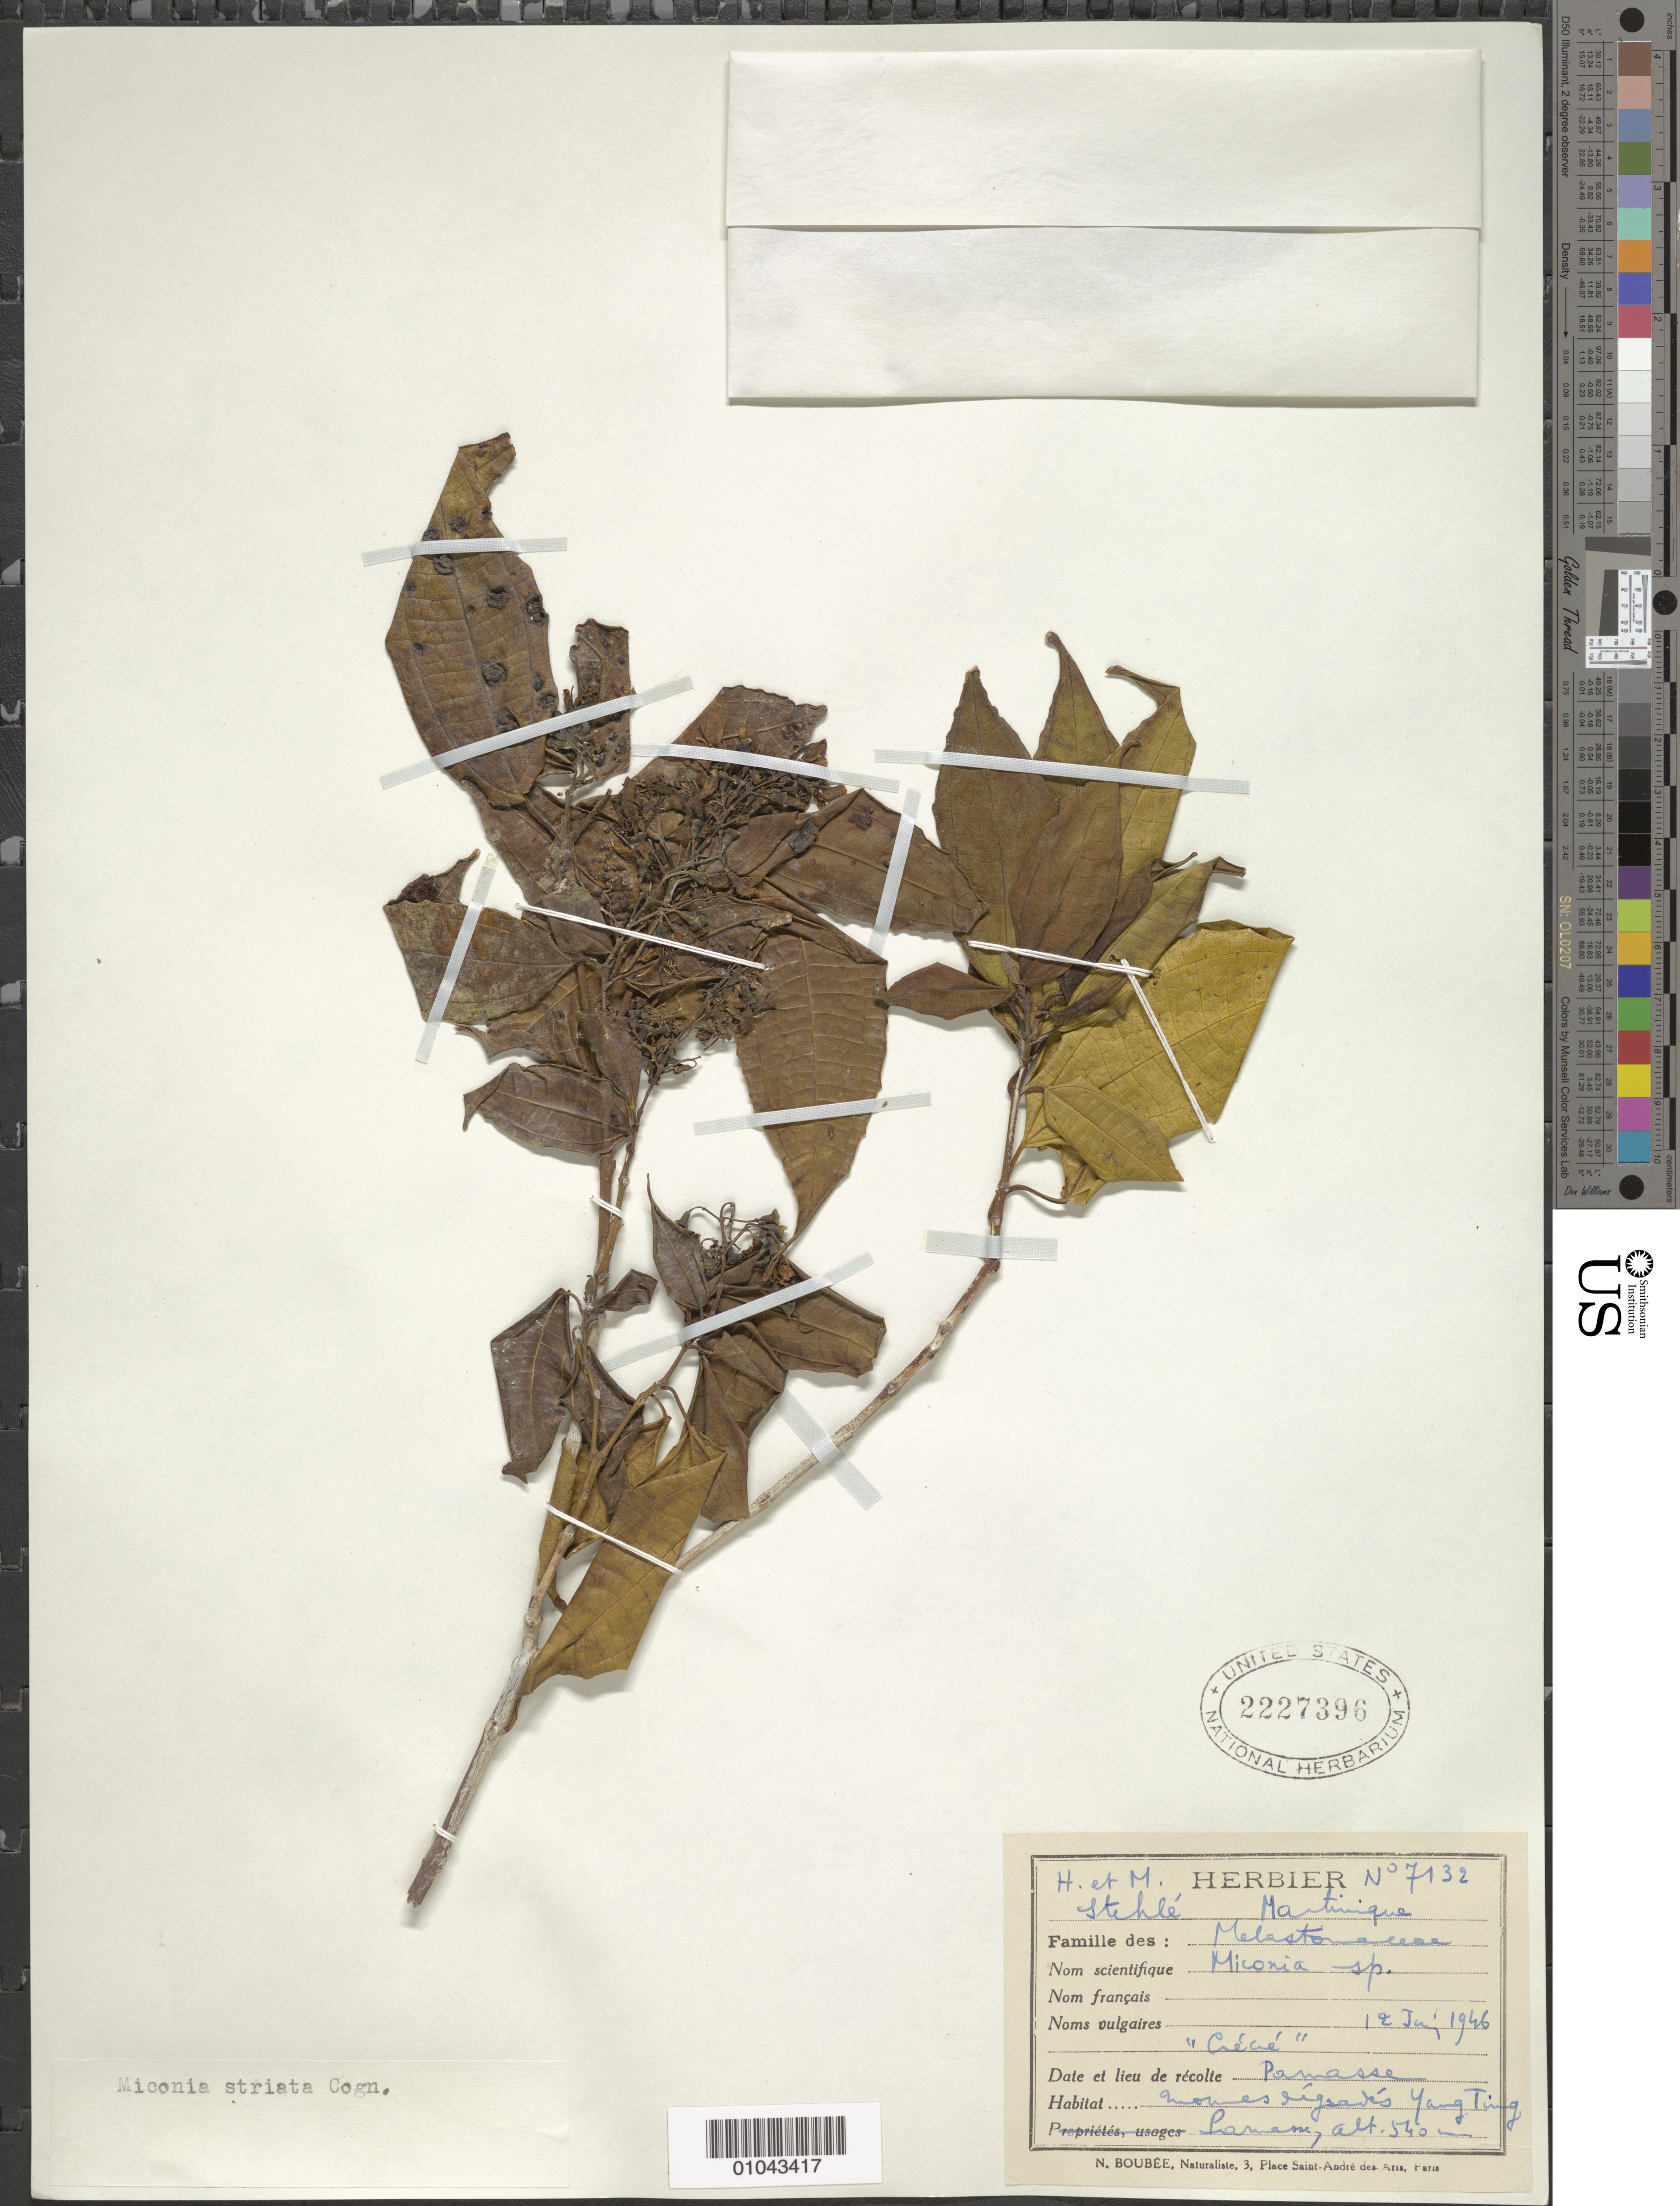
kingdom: Plantae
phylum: Tracheophyta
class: Magnoliopsida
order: Myrtales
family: Melastomataceae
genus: Miconia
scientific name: Miconia striata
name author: (Vahl) Cogn.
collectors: H. Stehlé & M. Stehlé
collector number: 7132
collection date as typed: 18 Jun 1946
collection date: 1946-06-18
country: Martinique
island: Martinique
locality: Parnasse; Mornes dégradés Yan Ting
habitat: Mornes dégradés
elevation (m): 540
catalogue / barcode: US 2969997